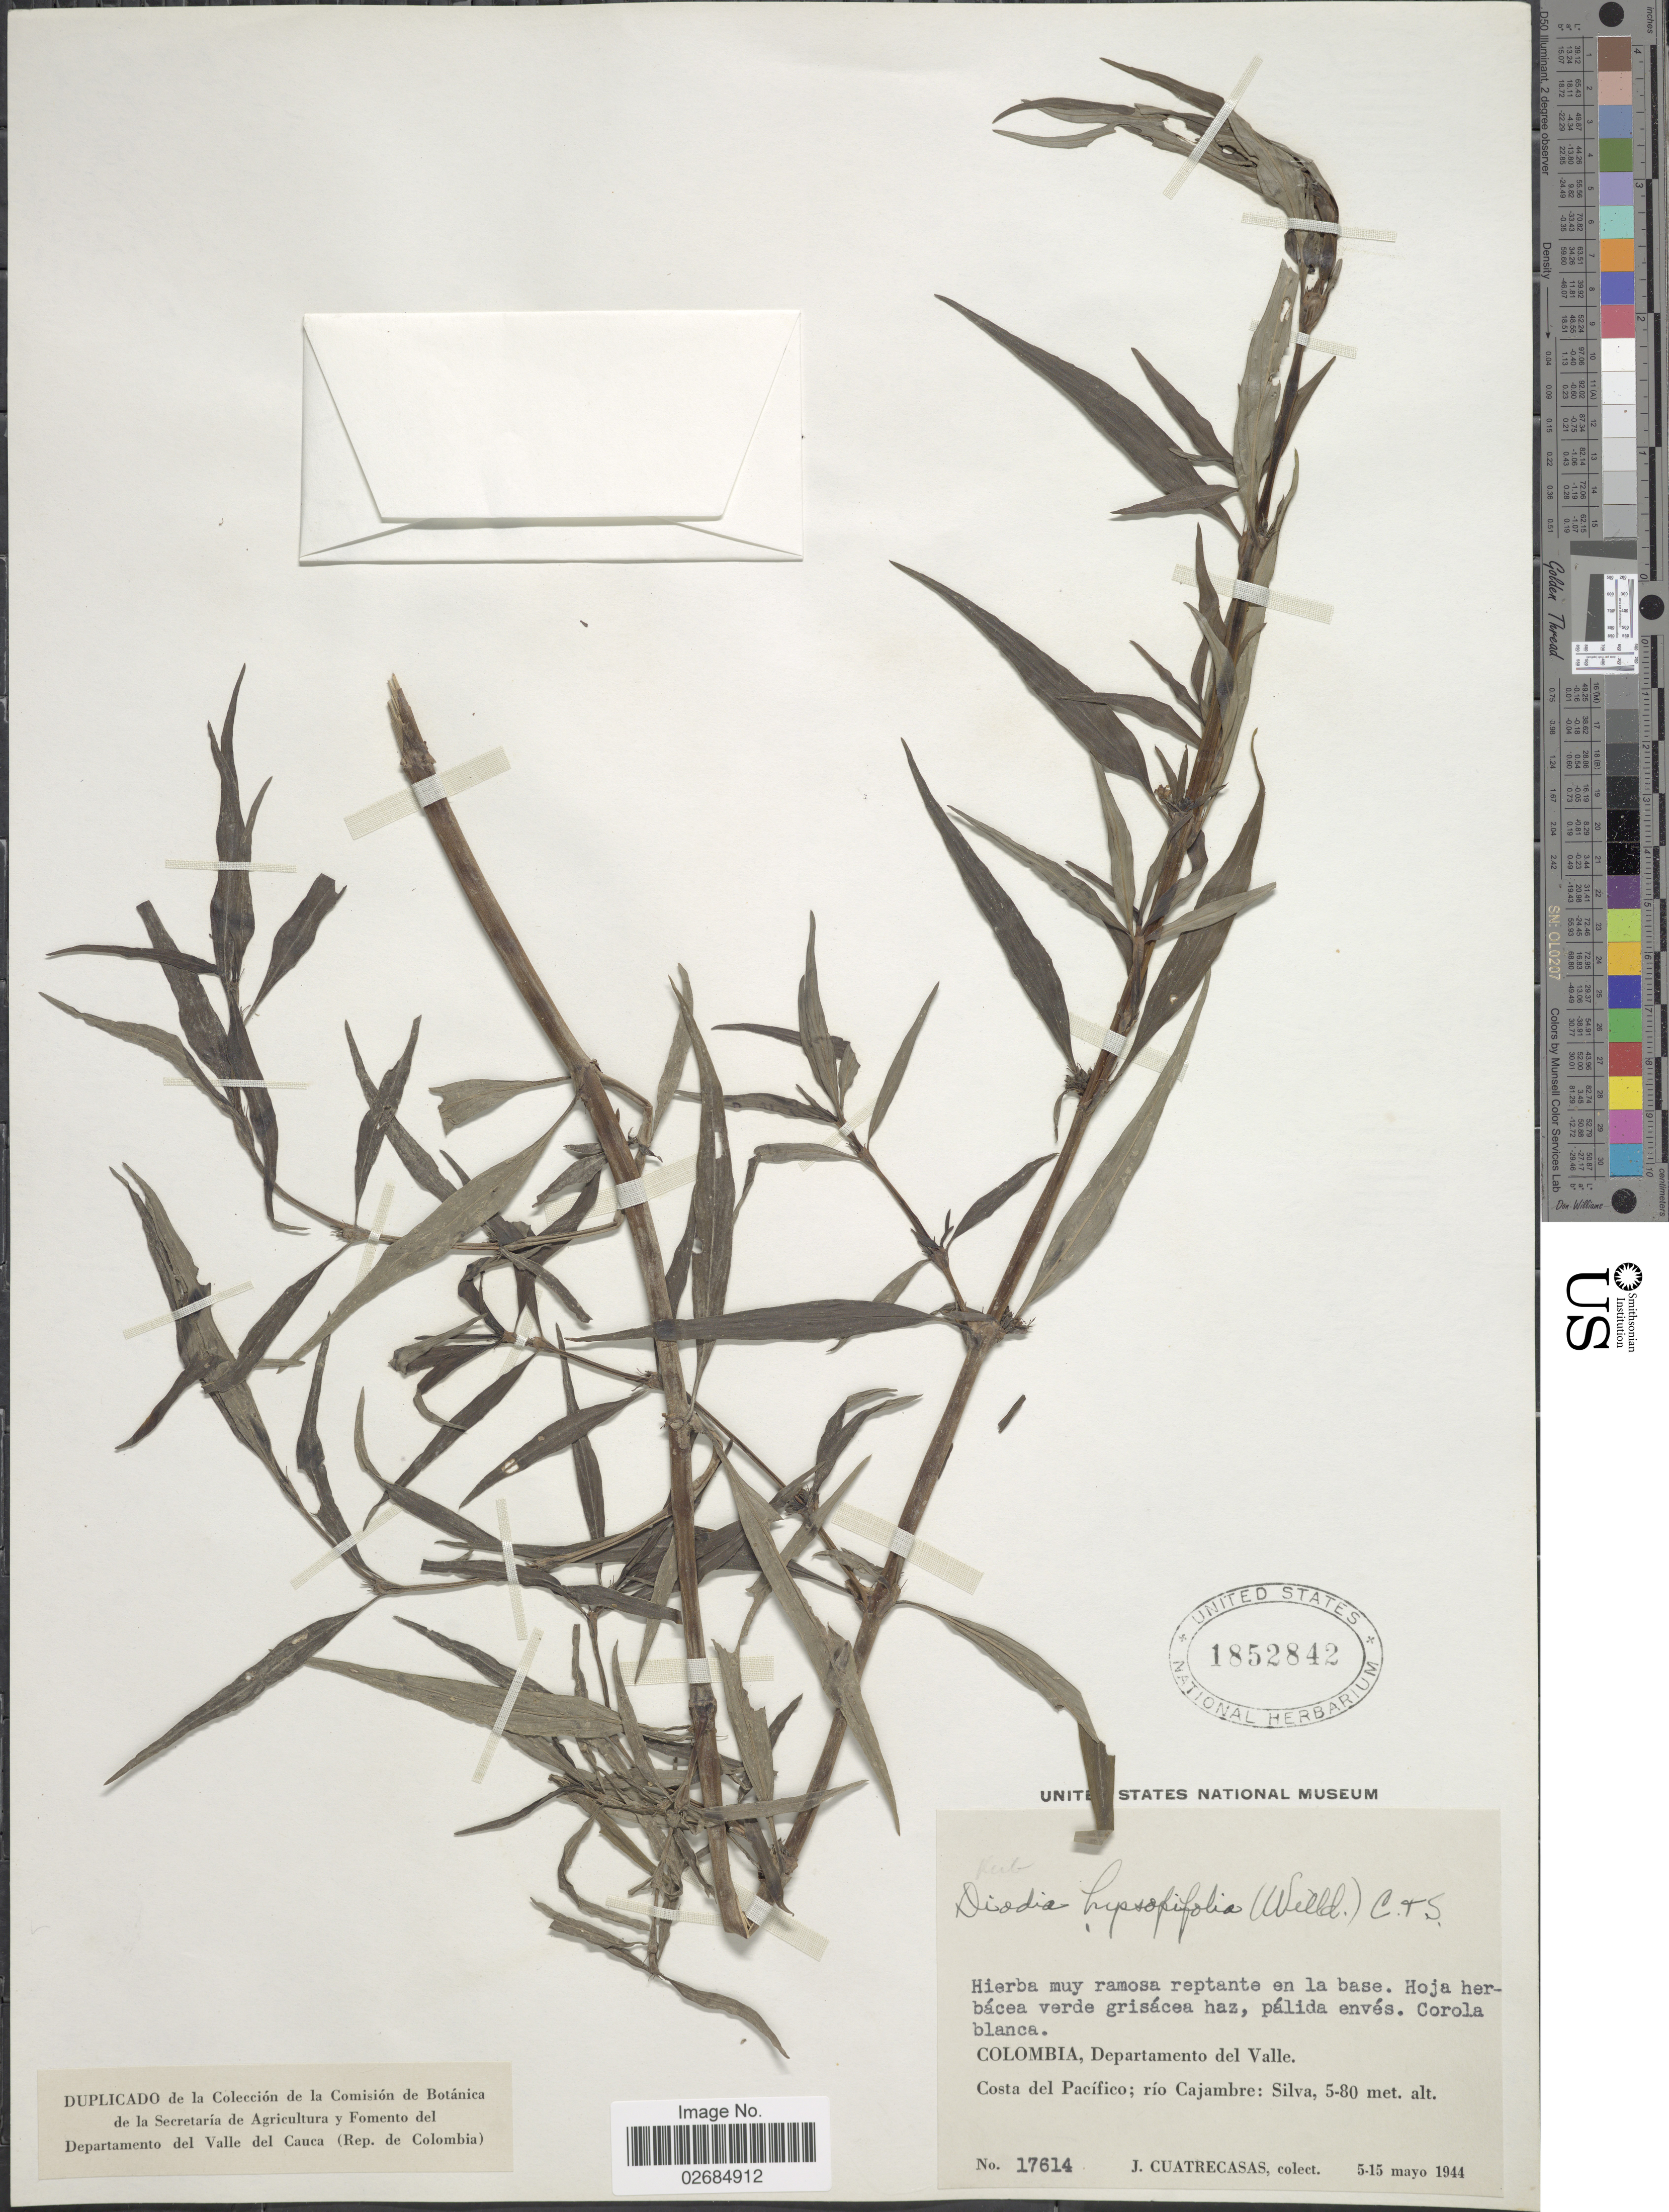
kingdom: Plantae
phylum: Tracheophyta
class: Magnoliopsida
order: Gentianales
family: Rubiaceae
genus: Diodia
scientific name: Diodia hyssopifolia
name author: (Willd. ex Roem. & Schult.) Cham. & Schltdl.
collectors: J. Cuatrecasas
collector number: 17614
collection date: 1944-05-05/1944-05-15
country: Colombia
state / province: Valle del Cauca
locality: Departamento del Valle. Costa del Pacífico; río Cajambre: Silva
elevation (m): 5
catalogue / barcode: US 1582842